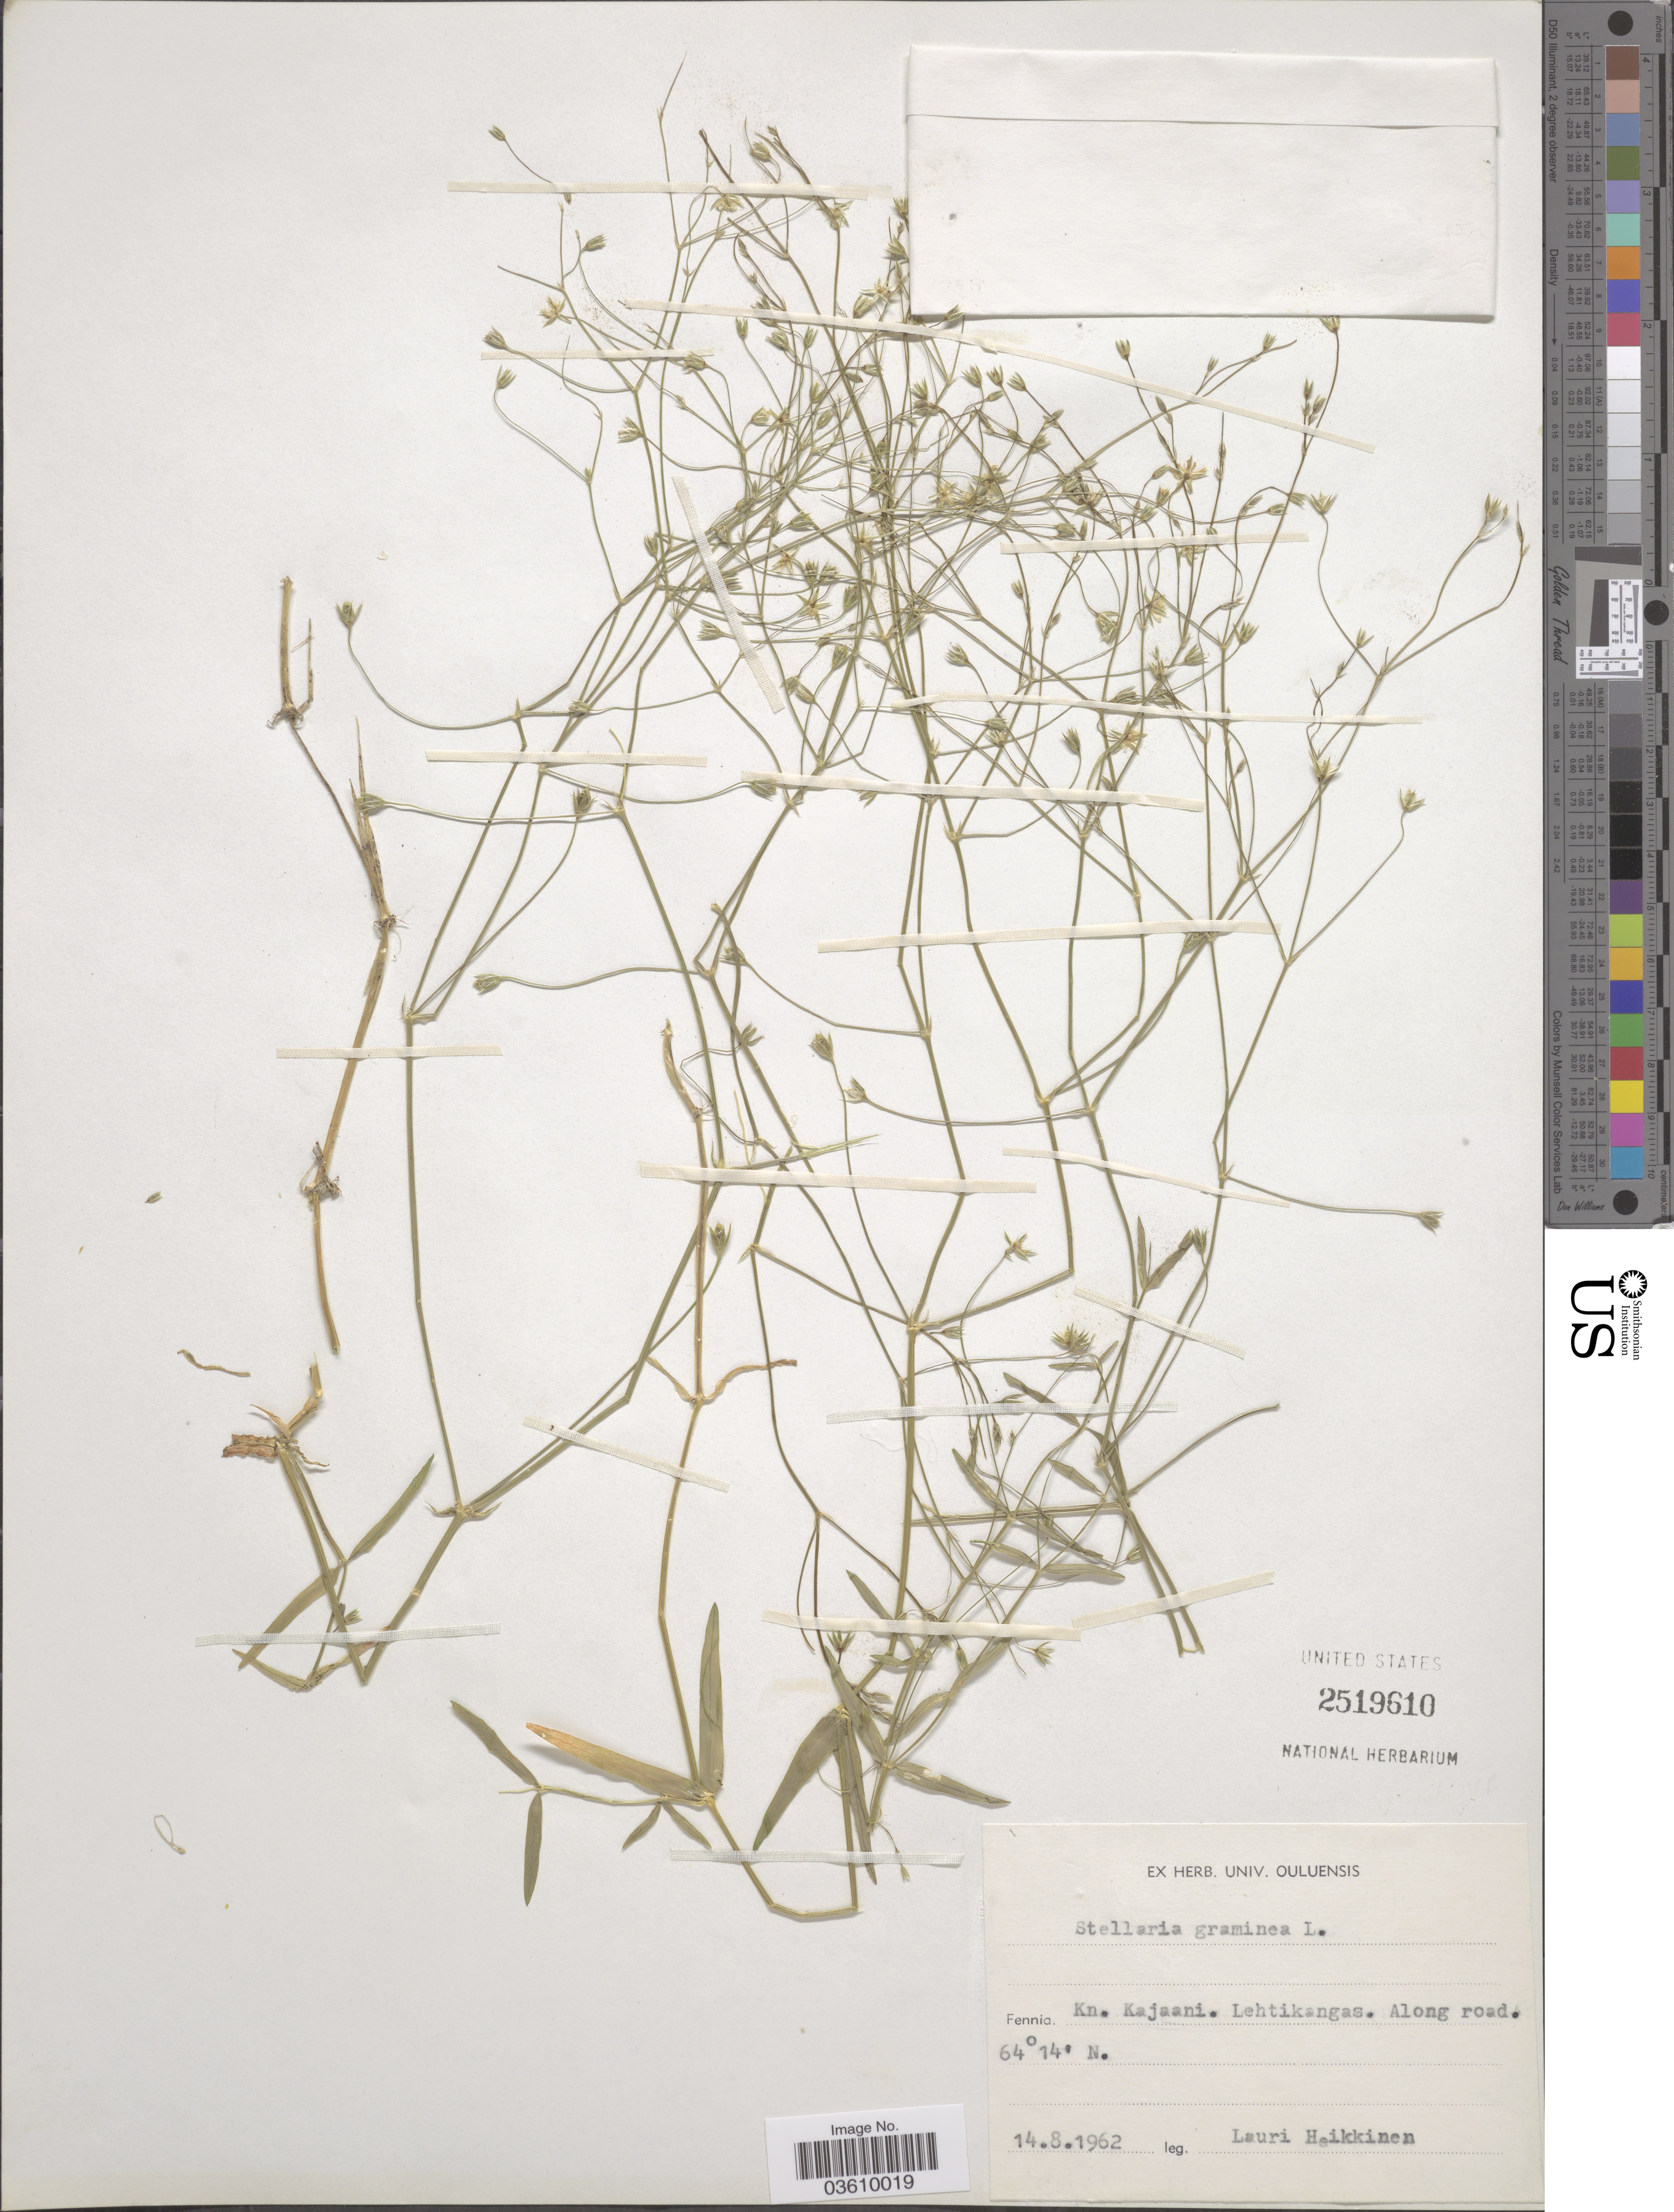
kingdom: Plantae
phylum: Tracheophyta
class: Magnoliopsida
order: Caryophyllales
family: Caryophyllaceae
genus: Stellaria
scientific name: Stellaria graminea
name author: L.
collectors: L. Heikkinen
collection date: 1962-08-14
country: Finland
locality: Fennia. Kn. Kajaani. Lehtikangas. Along road.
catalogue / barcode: US 2519610